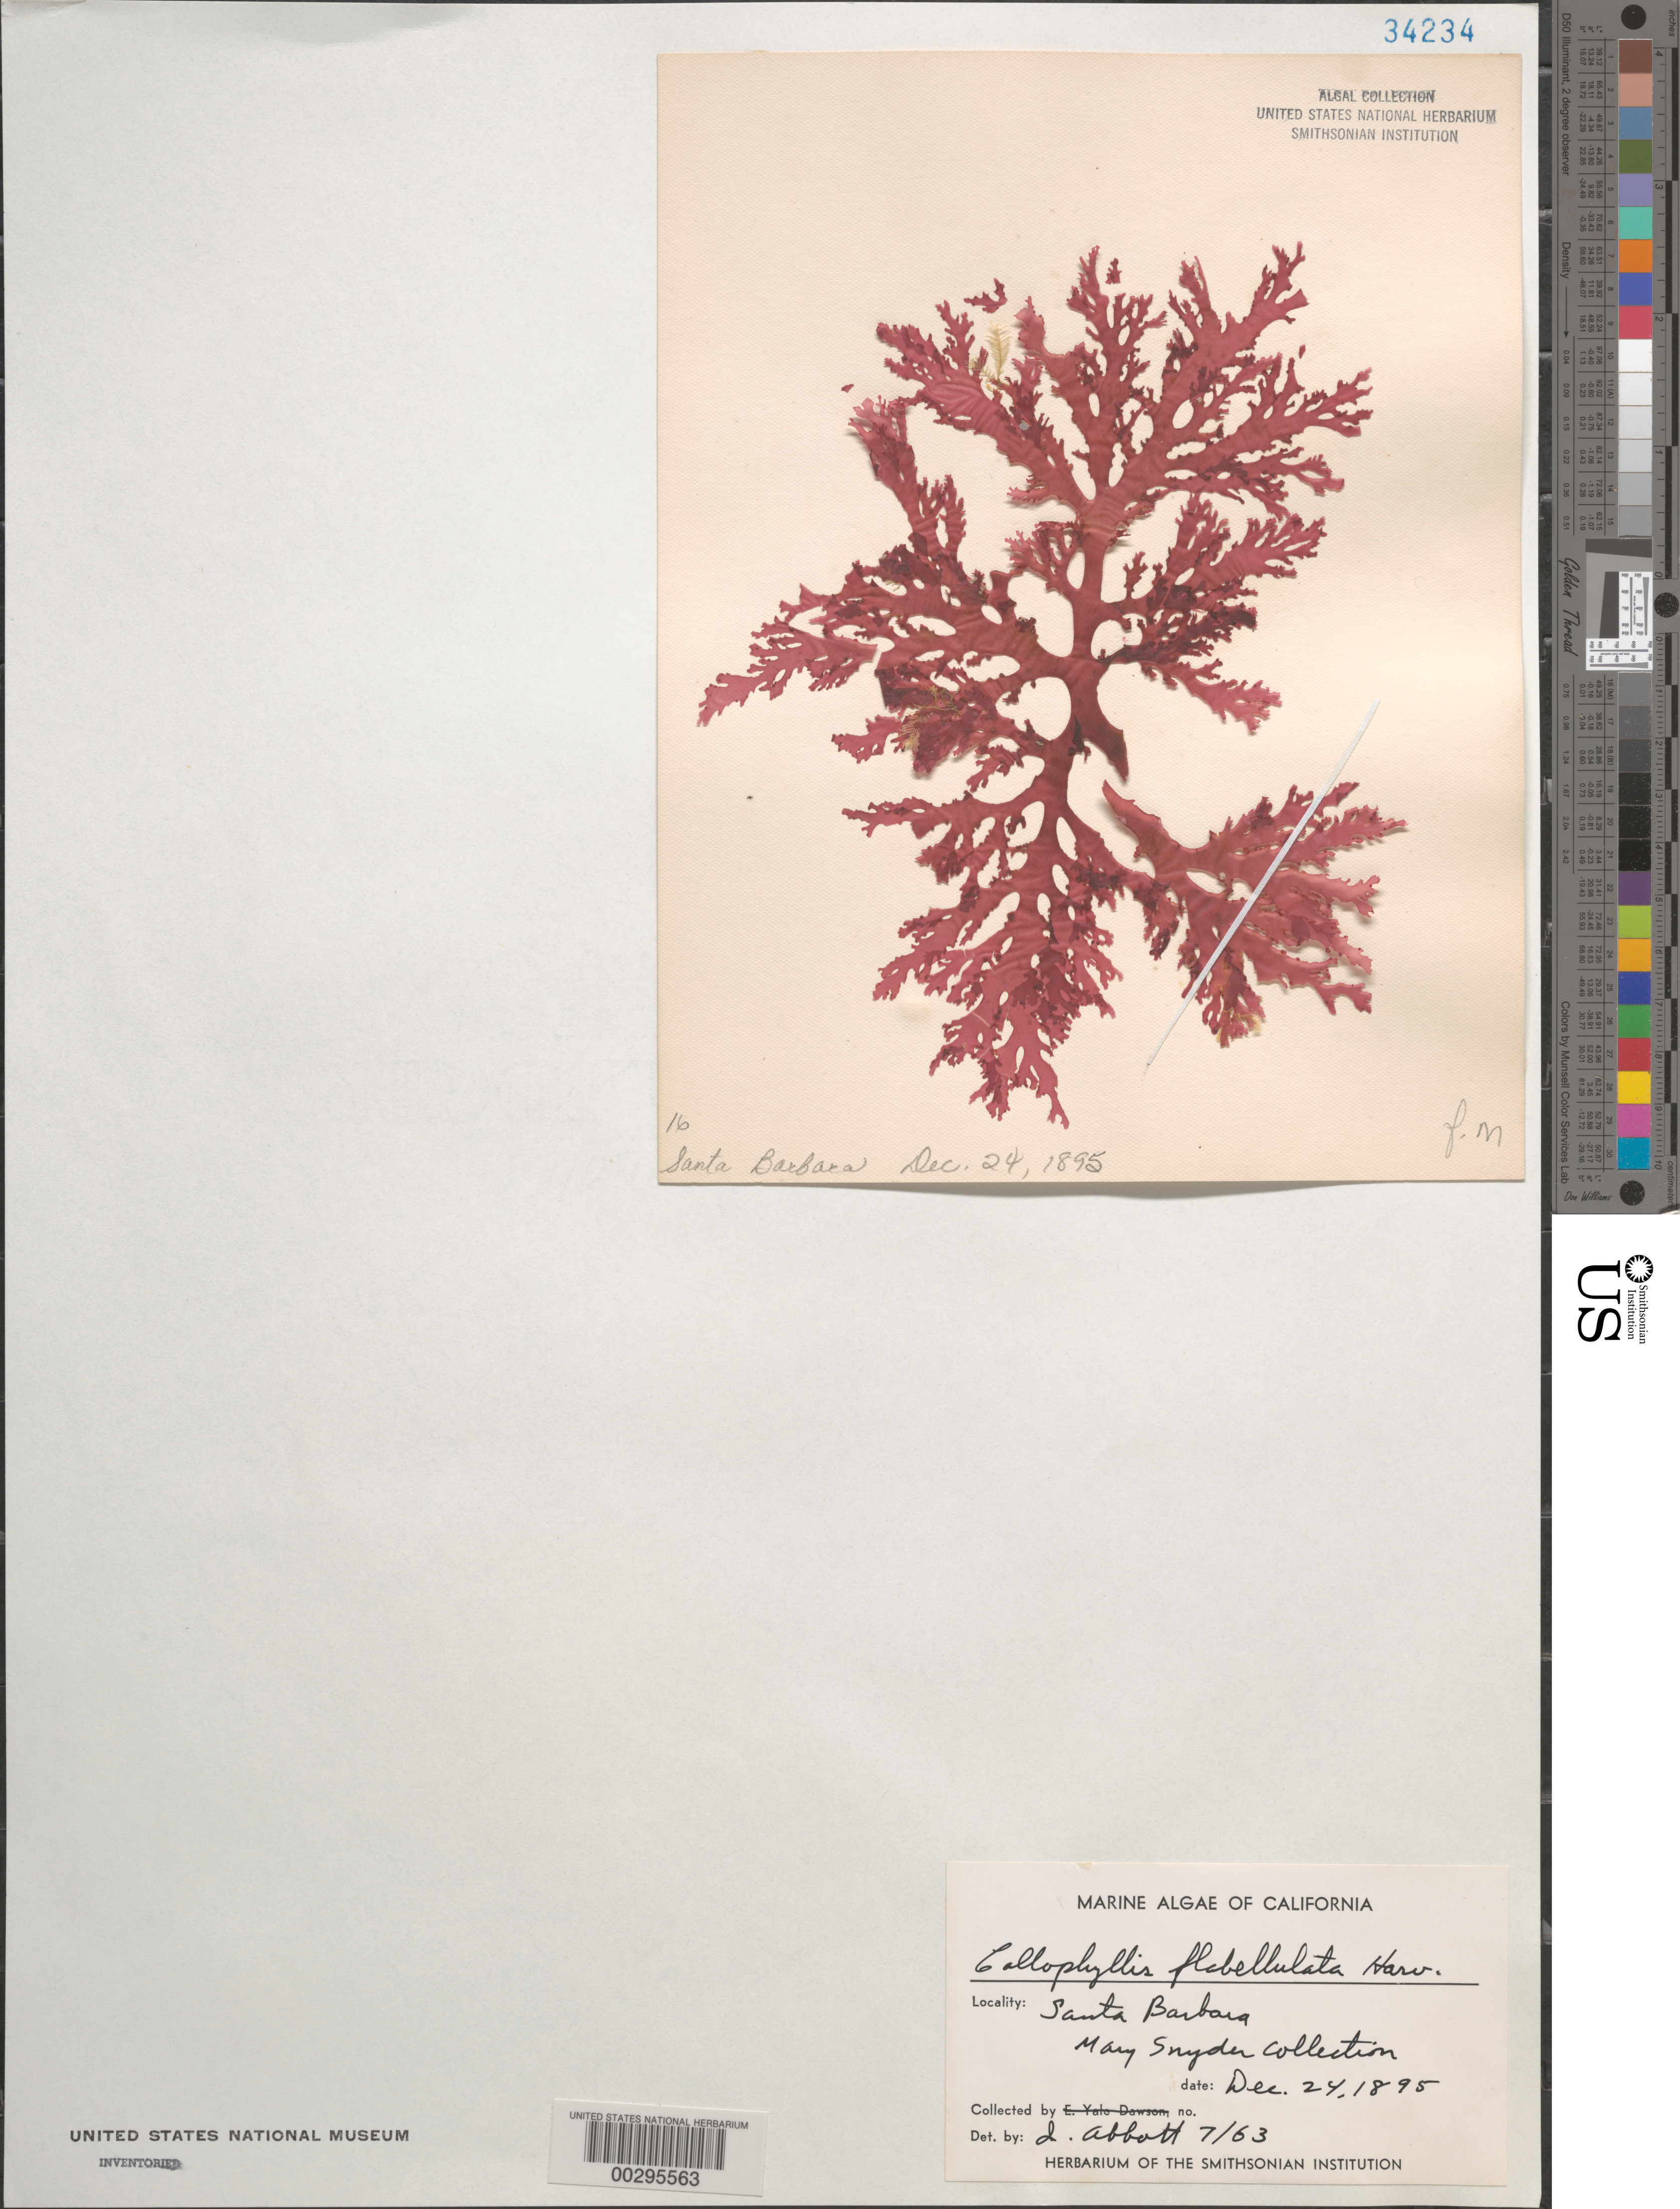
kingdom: Plantae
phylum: Rhodophyta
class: Florideophyceae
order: Gigartinales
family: Kallymeniaceae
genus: Callophyllis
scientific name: Callophyllis flabellulata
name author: Harv.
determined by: Abbott, Isabella A.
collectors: M. Snyder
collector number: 16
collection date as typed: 24 Dec 1895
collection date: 1895-12-24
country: United States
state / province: California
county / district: Santa Barbara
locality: Santa Barbara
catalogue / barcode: US 34234